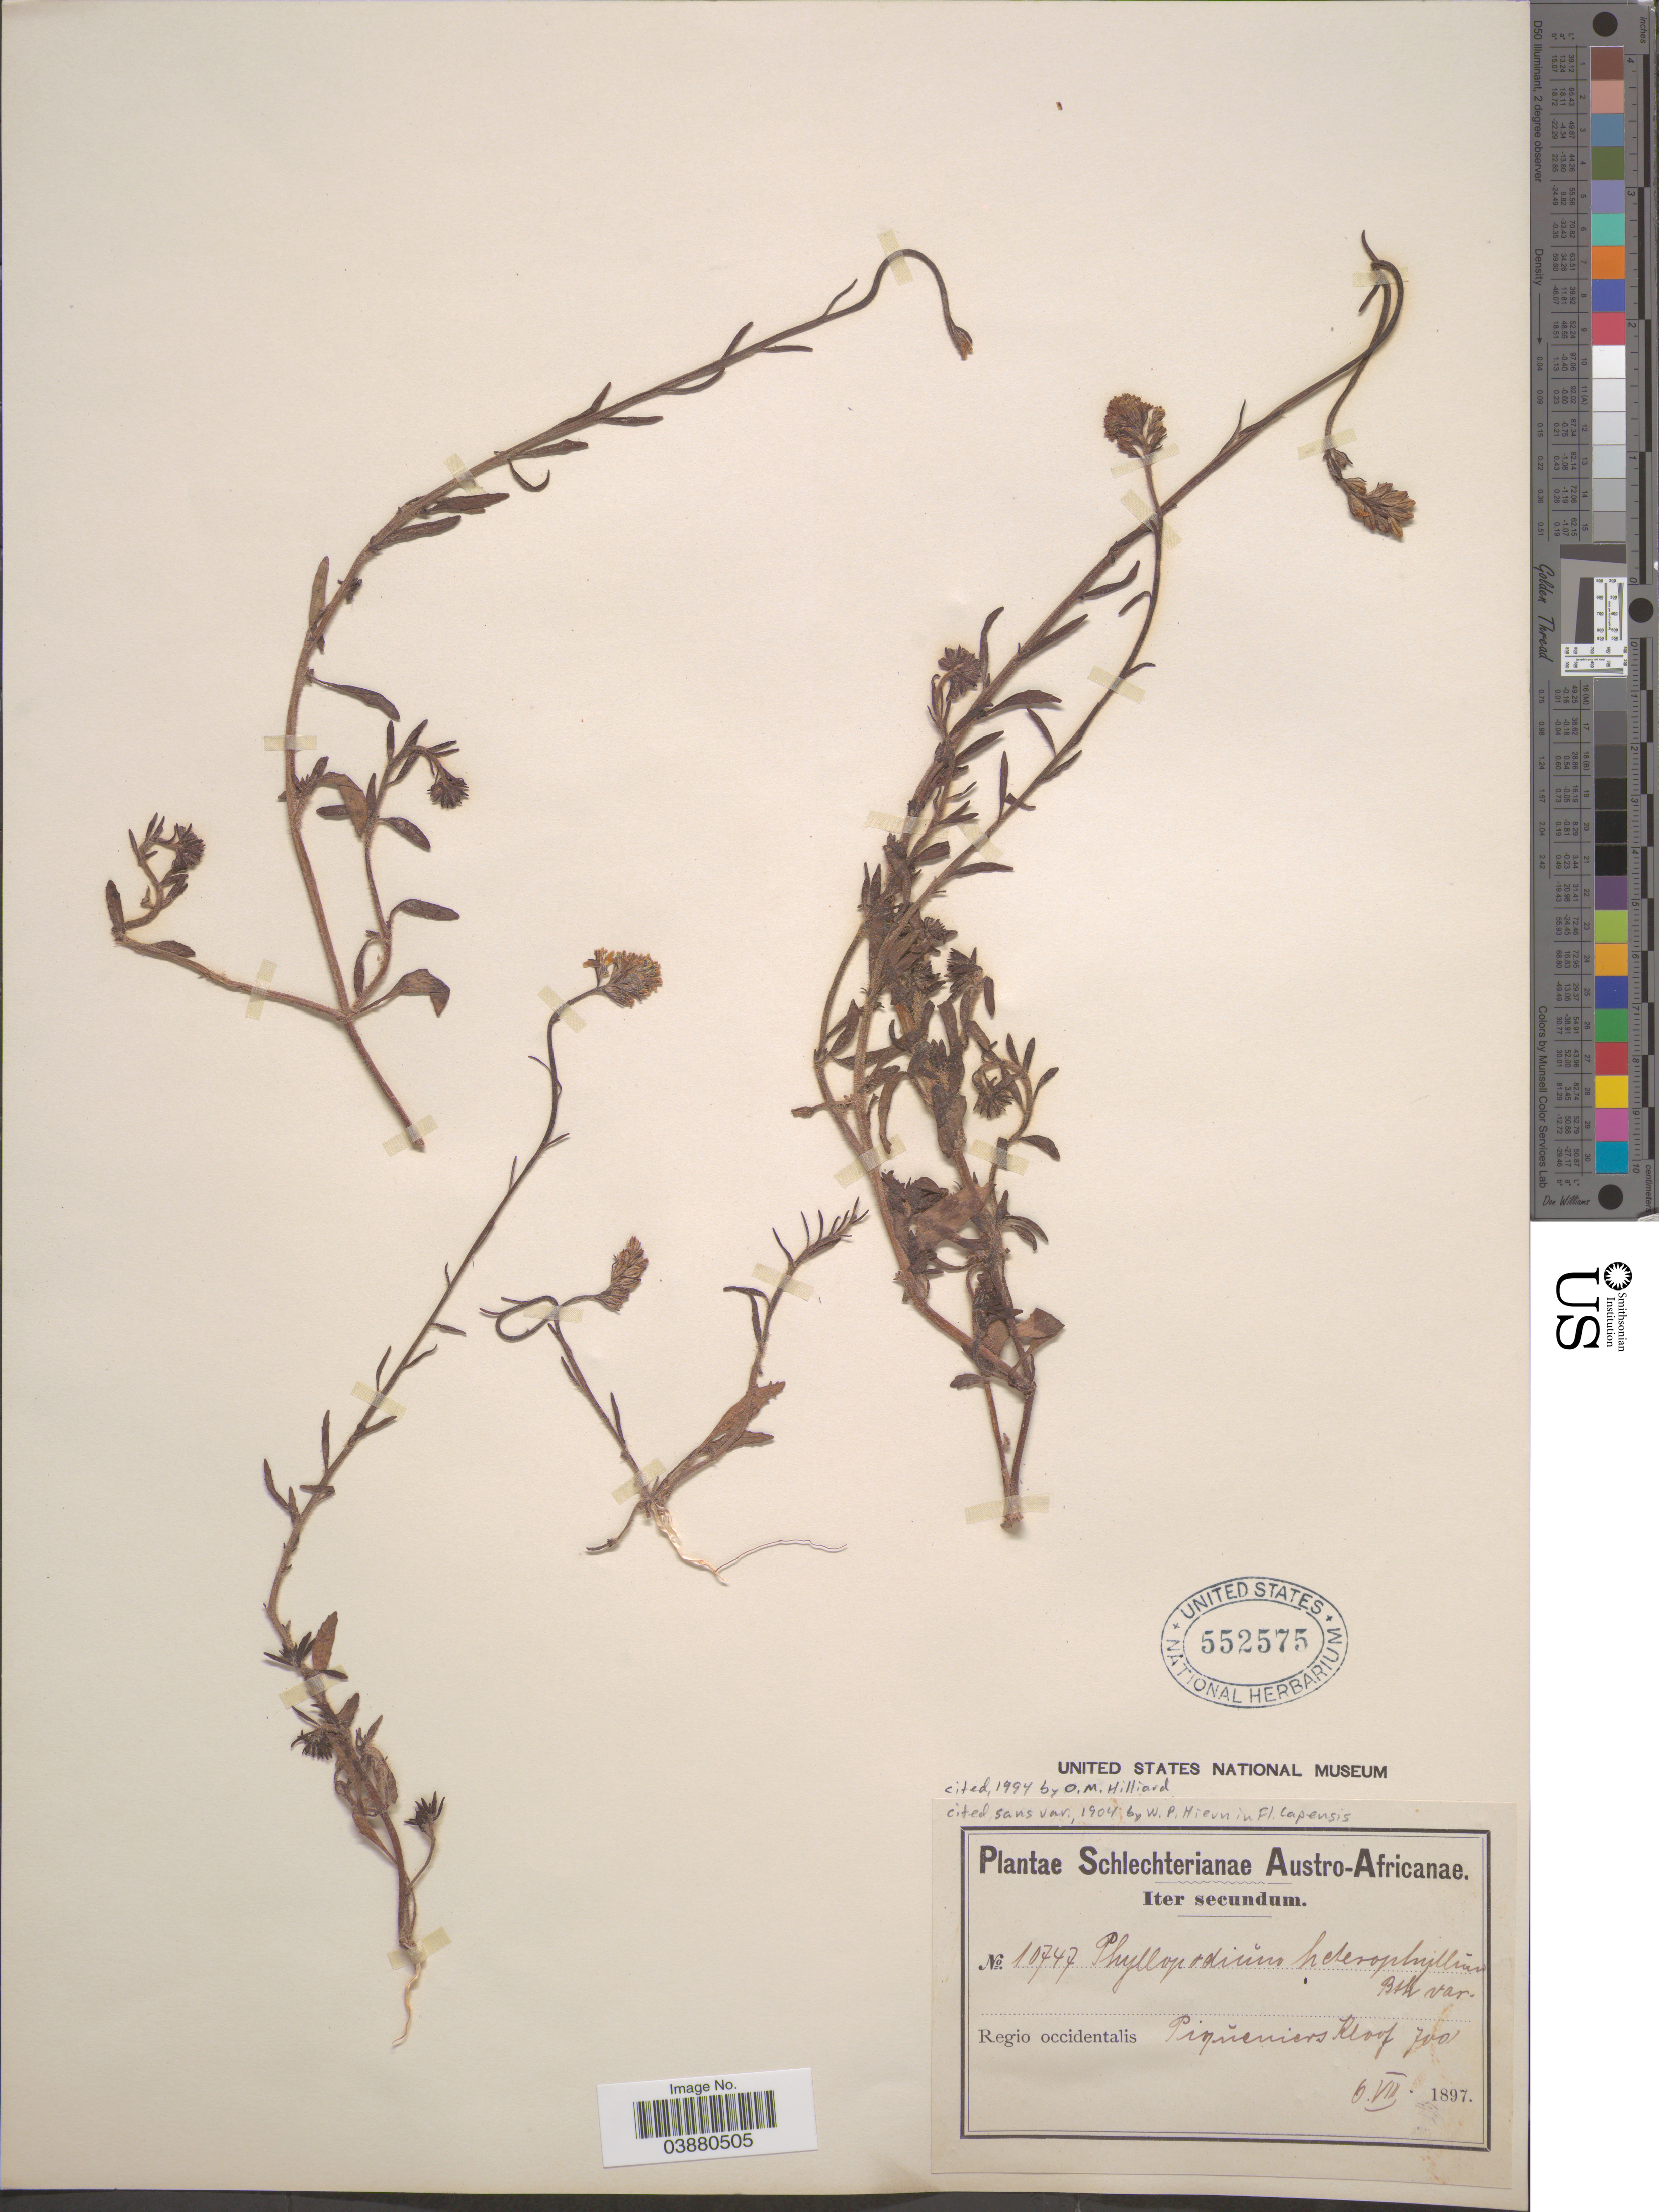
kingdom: Plantae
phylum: Tracheophyta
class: Magnoliopsida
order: Lamiales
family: Scrophulariaceae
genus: Phyllopodium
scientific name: Phyllopodium heterophyllum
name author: Benth.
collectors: Schlechter, --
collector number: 10747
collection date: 1897-08-06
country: South Africa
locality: Austro-Africanae. Regio occidentalis. Piqŭeniers Kloof.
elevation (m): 213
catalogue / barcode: US 552575